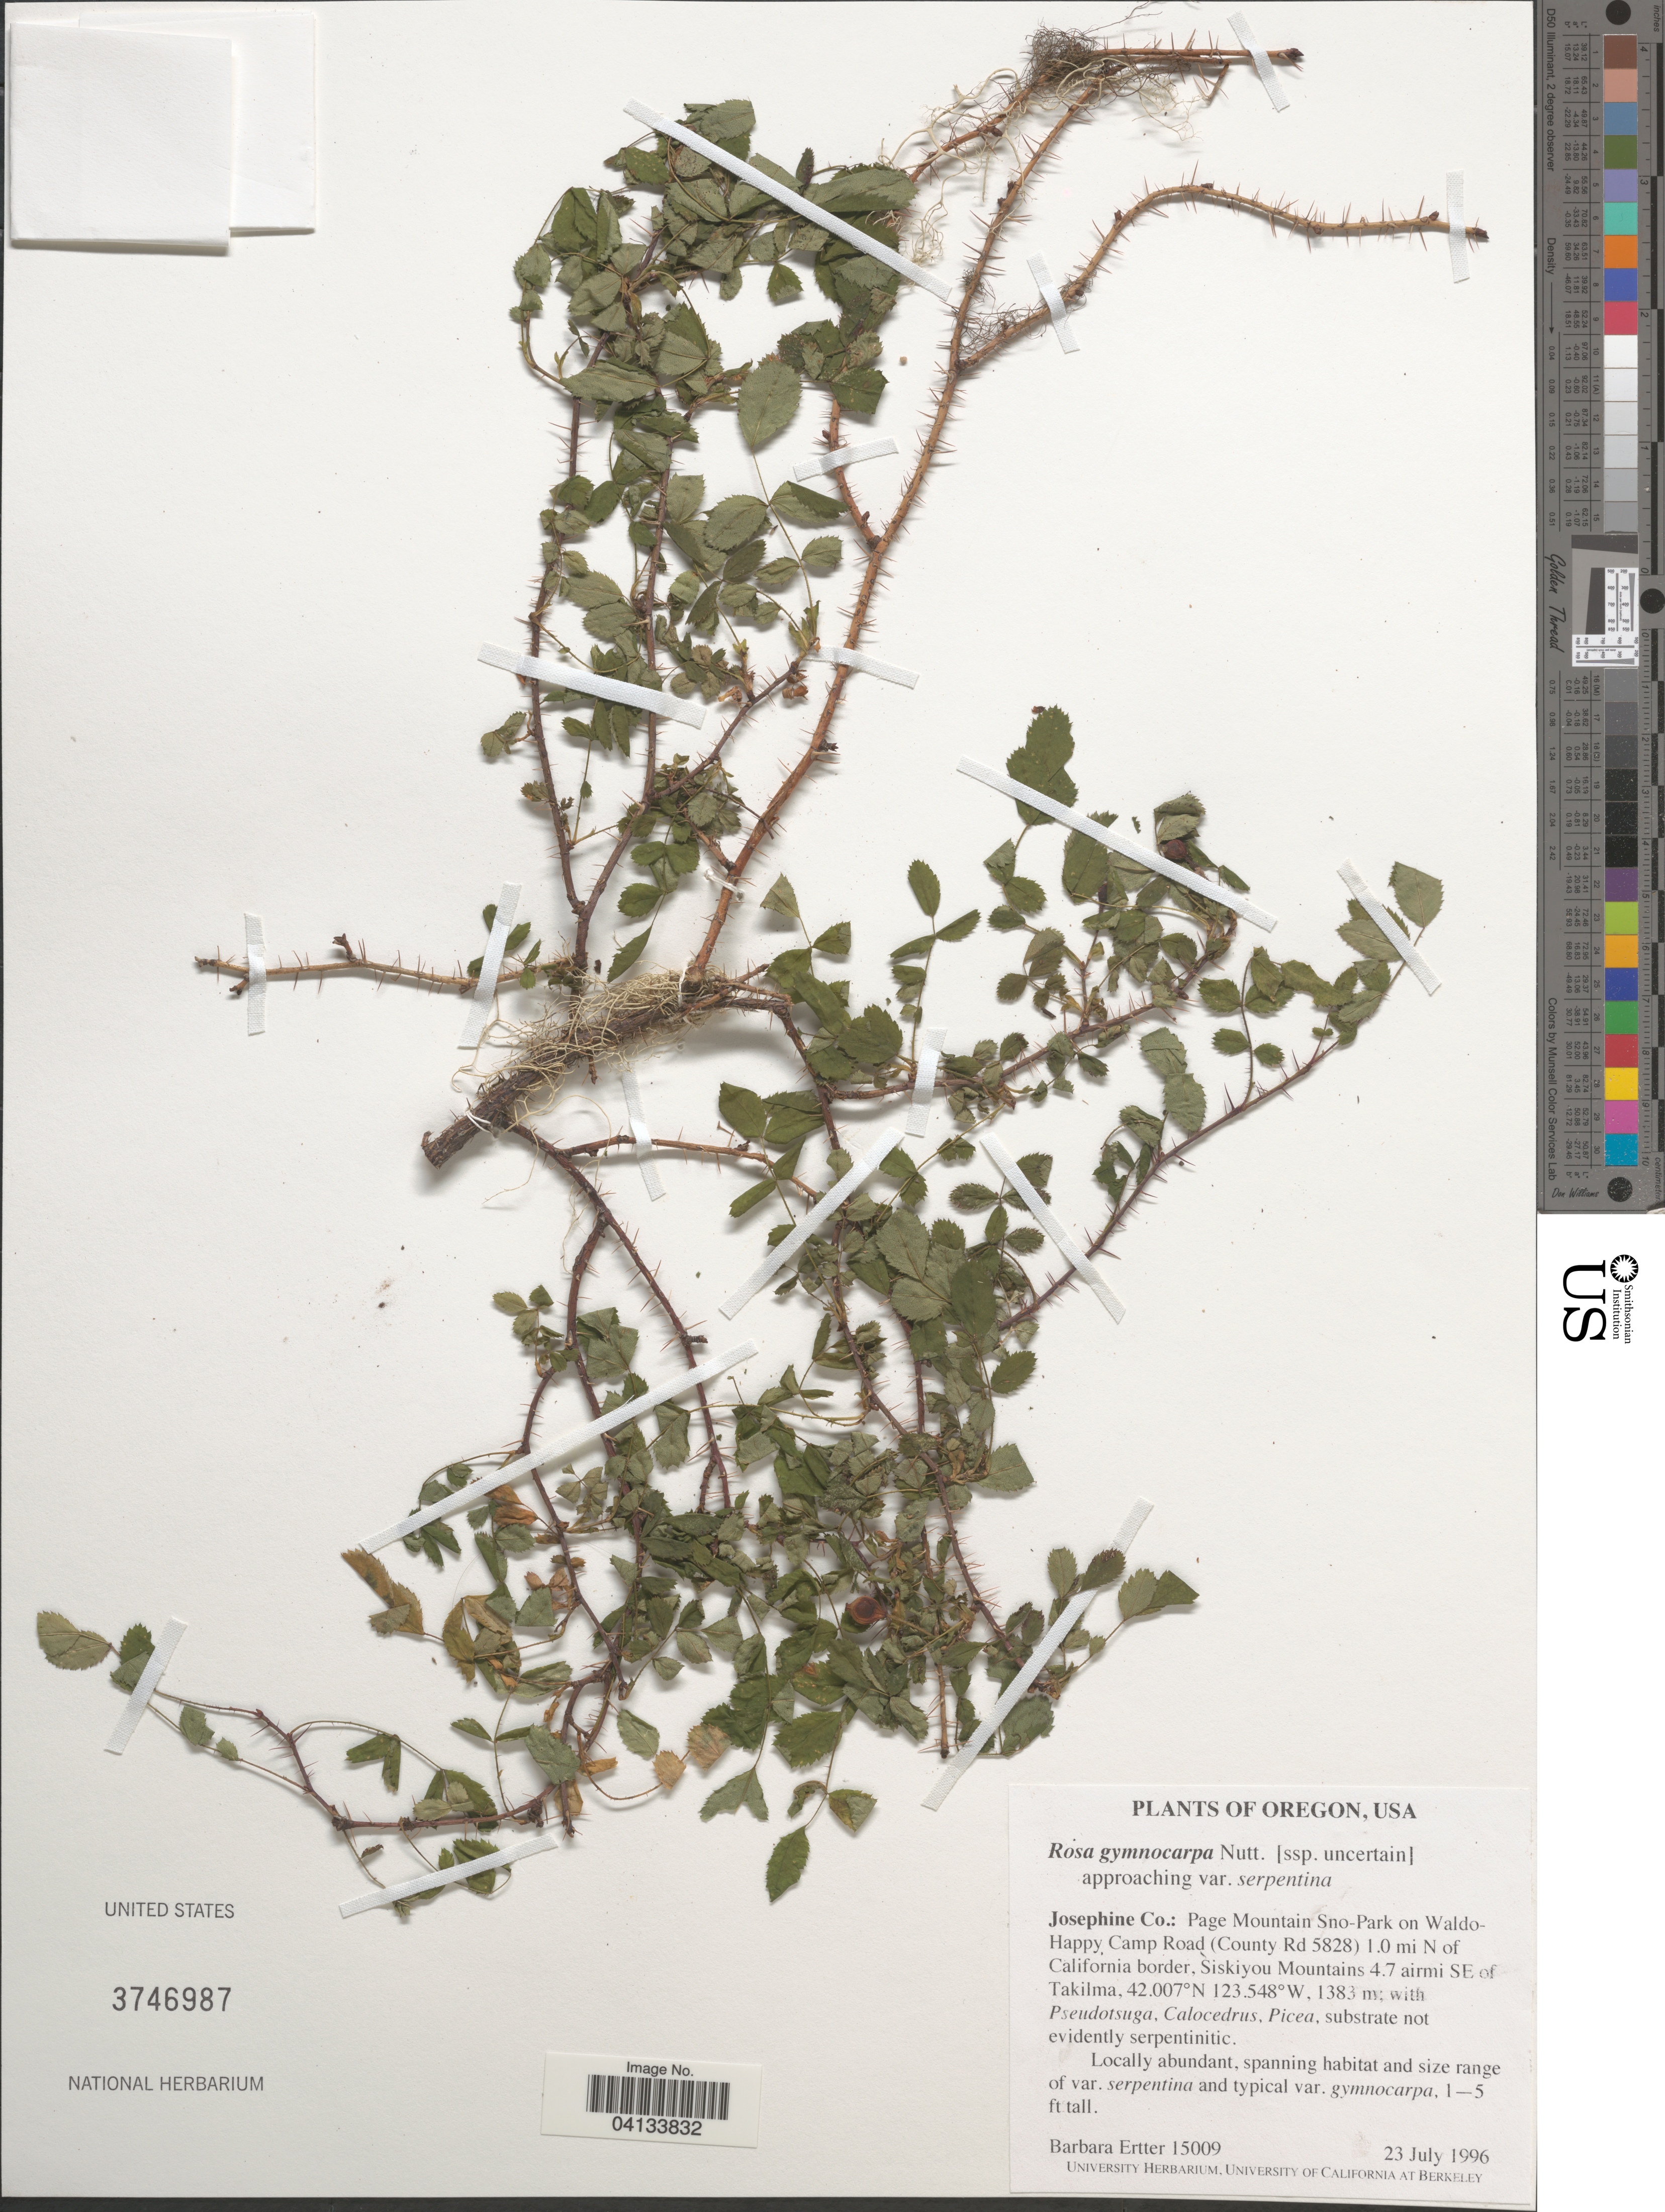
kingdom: Plantae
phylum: Tracheophyta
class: Magnoliopsida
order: Rosales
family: Rosaceae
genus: Rosa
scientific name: Rosa gymnocarpa var. serpentina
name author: Ertter & W.H. Lewis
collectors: B. Ertter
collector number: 15009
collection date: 1996-07-23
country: United States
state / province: Oregon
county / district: Josephine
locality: Josephine Co.: Page Mountain Sno-Park on Waldo-Happy Camp Road (County Rd 5828) 1.0 mi N of California border, Siskiyou Mountains 4.7 airmi SE of Takilma.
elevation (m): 1383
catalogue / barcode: US 3746987